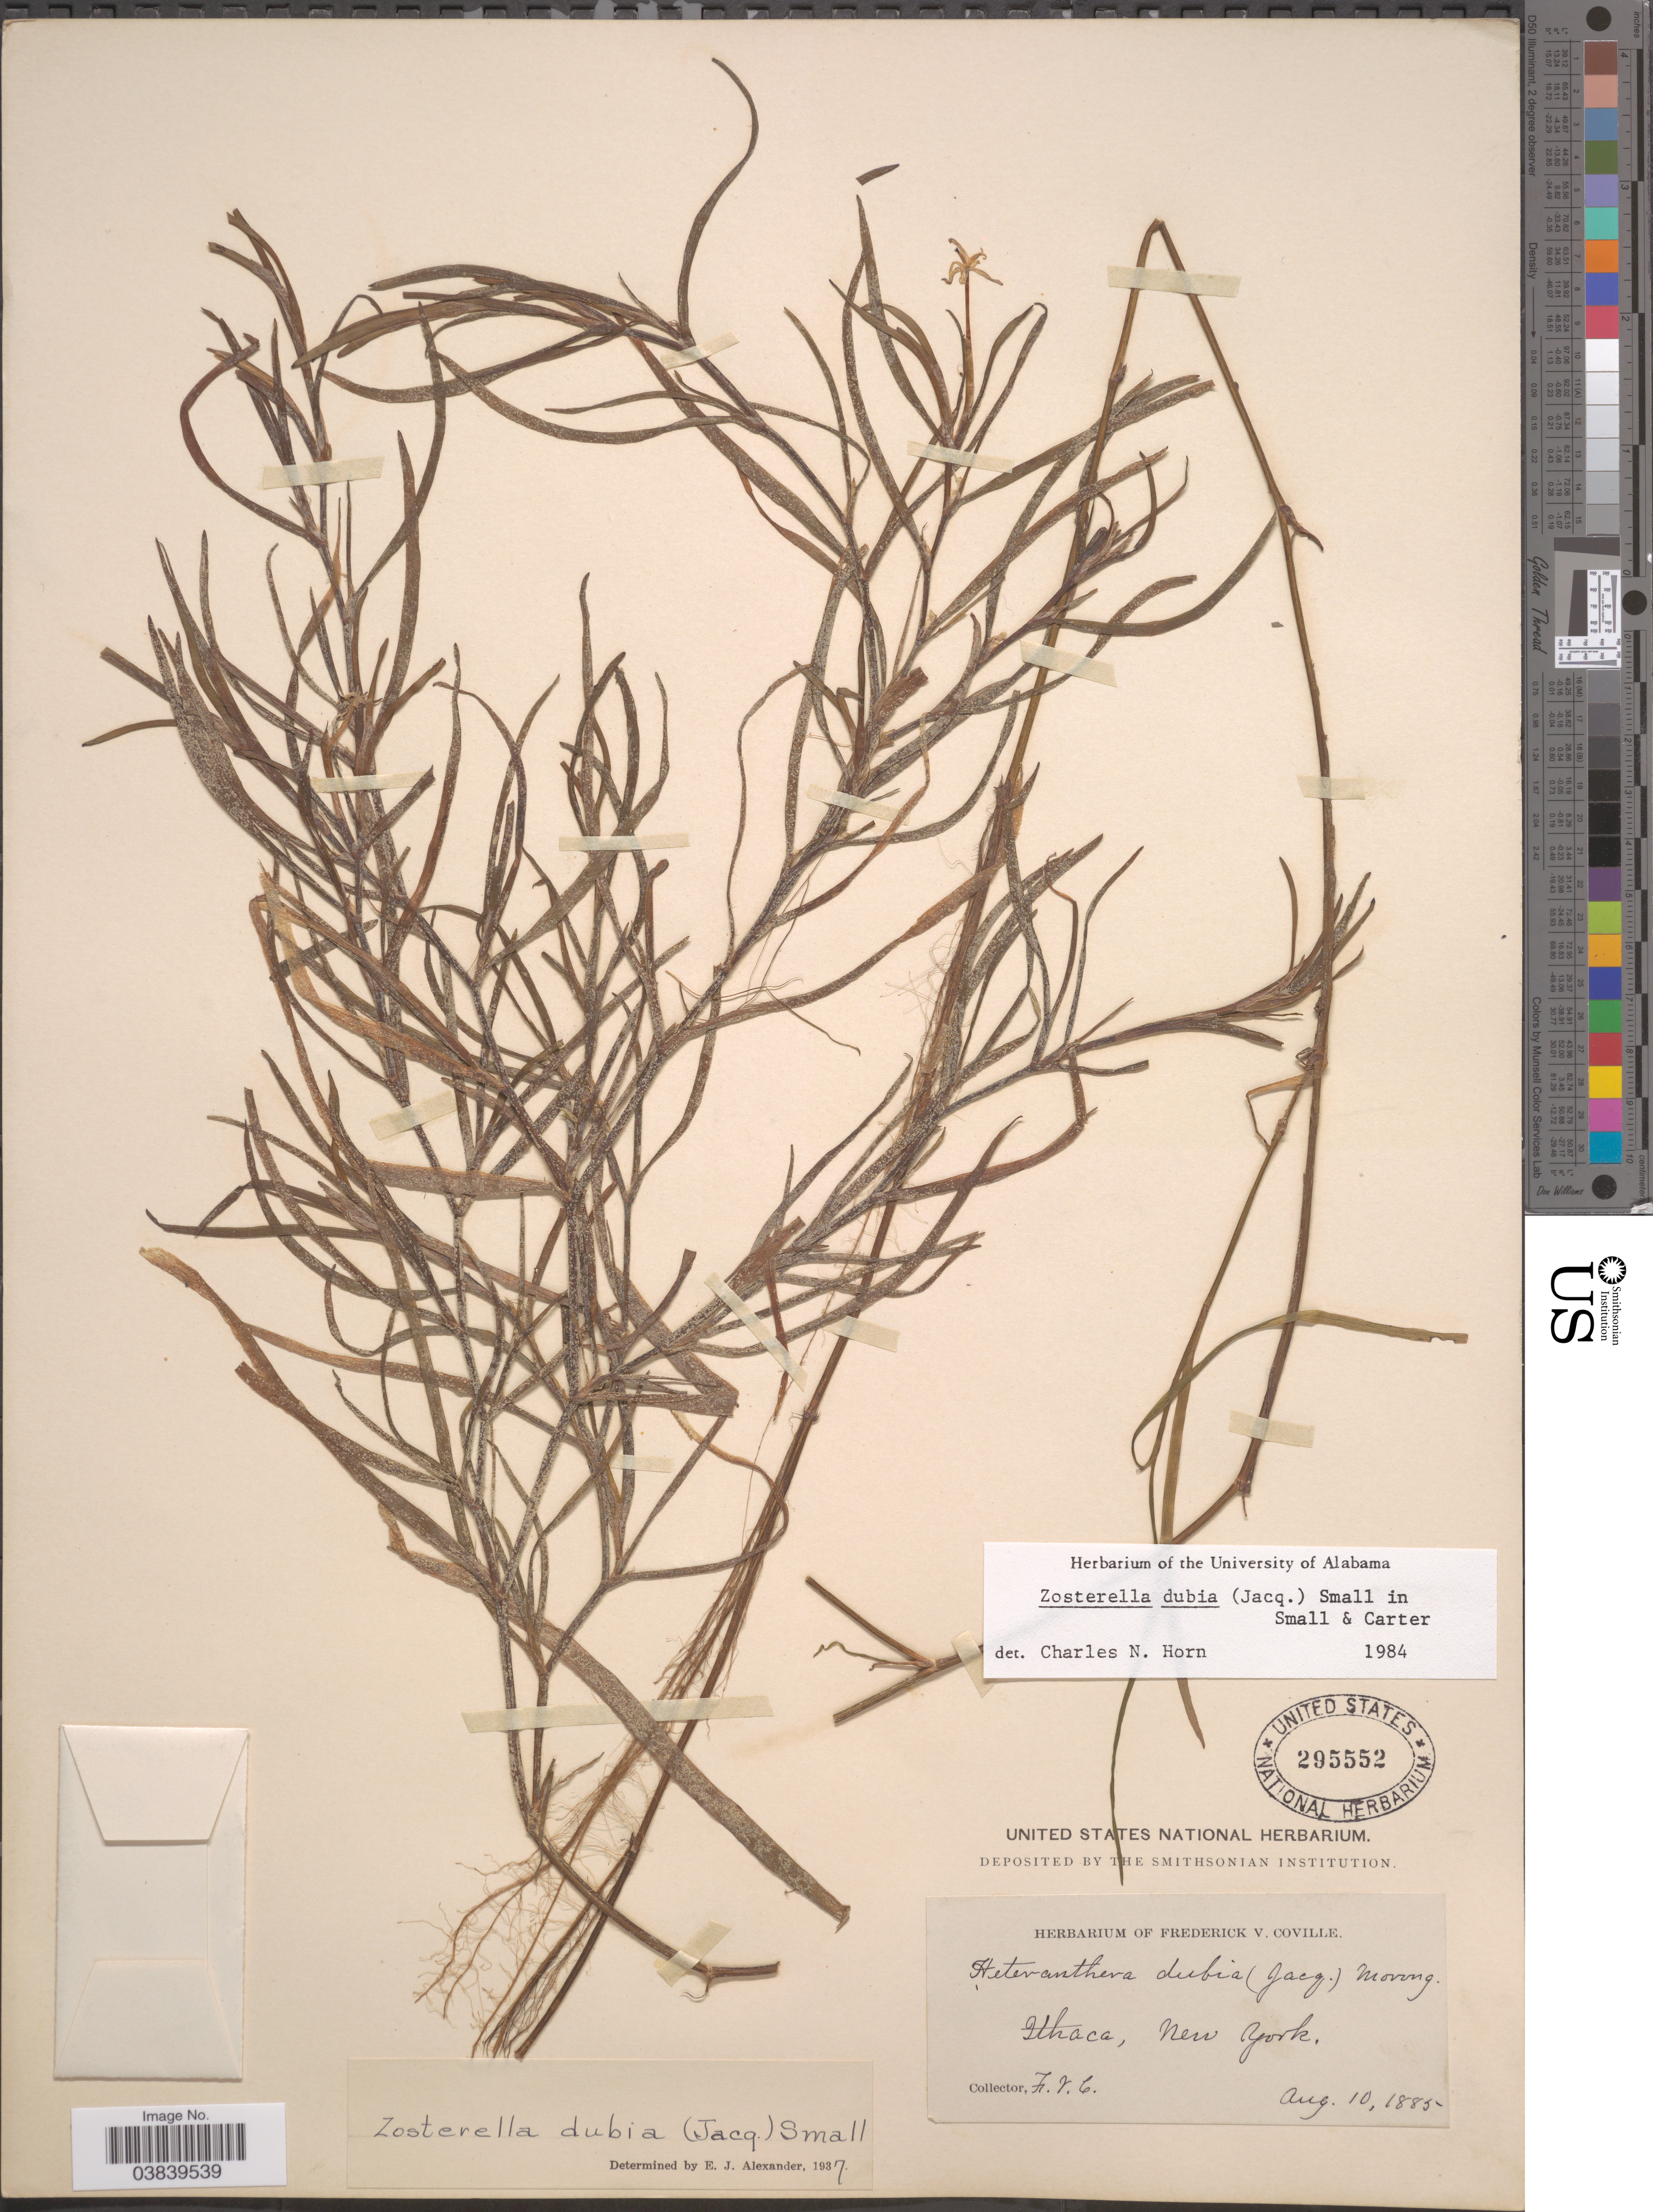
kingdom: Plantae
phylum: Tracheophyta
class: Liliopsida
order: Commelinales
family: Pontederiaceae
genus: Heteranthera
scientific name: Heteranthera dubia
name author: (Jacq.) MacMill.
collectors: F. V. Coville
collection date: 1885-08-10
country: United States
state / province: New York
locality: Ithaca.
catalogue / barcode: US 295552